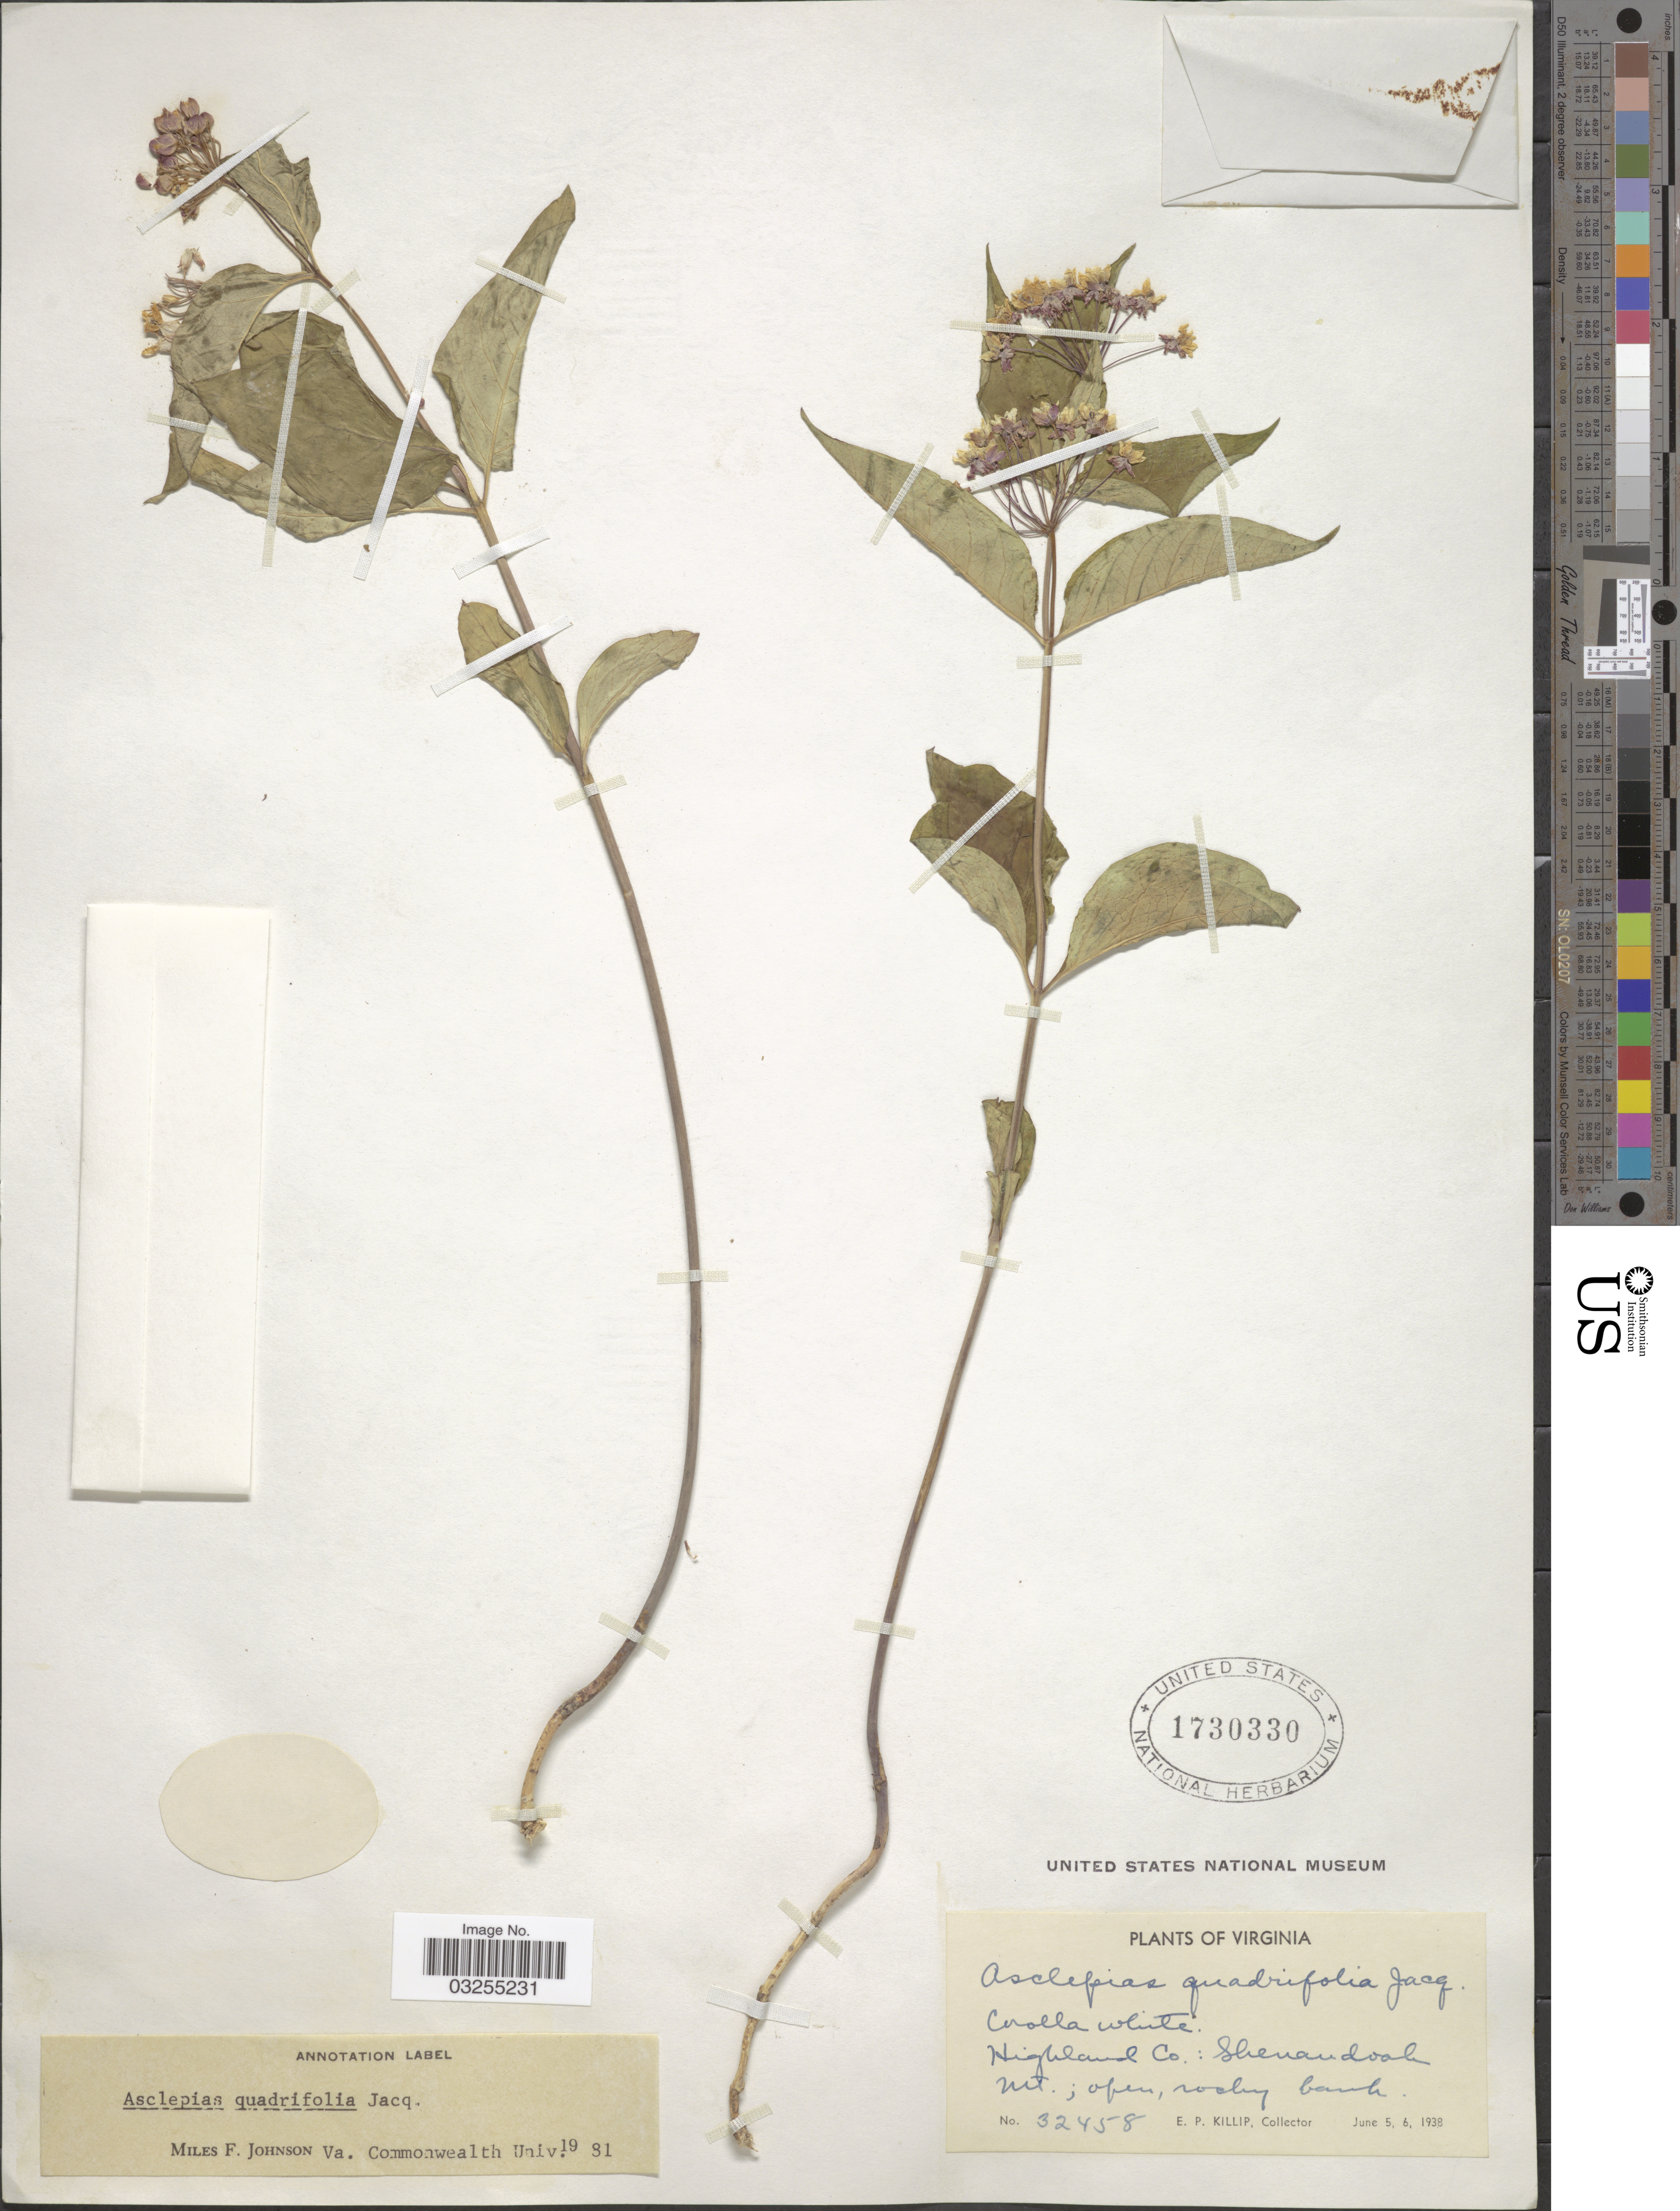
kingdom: Plantae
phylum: Tracheophyta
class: Magnoliopsida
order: Gentianales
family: Apocynaceae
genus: Asclepias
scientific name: Asclepias quadrifolia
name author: Jacq.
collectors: E. P. Killip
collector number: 32458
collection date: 1938-06-05/1938-06-06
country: United States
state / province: Virginia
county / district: Highland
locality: Shenandoah Mt.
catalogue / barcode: US 1730330